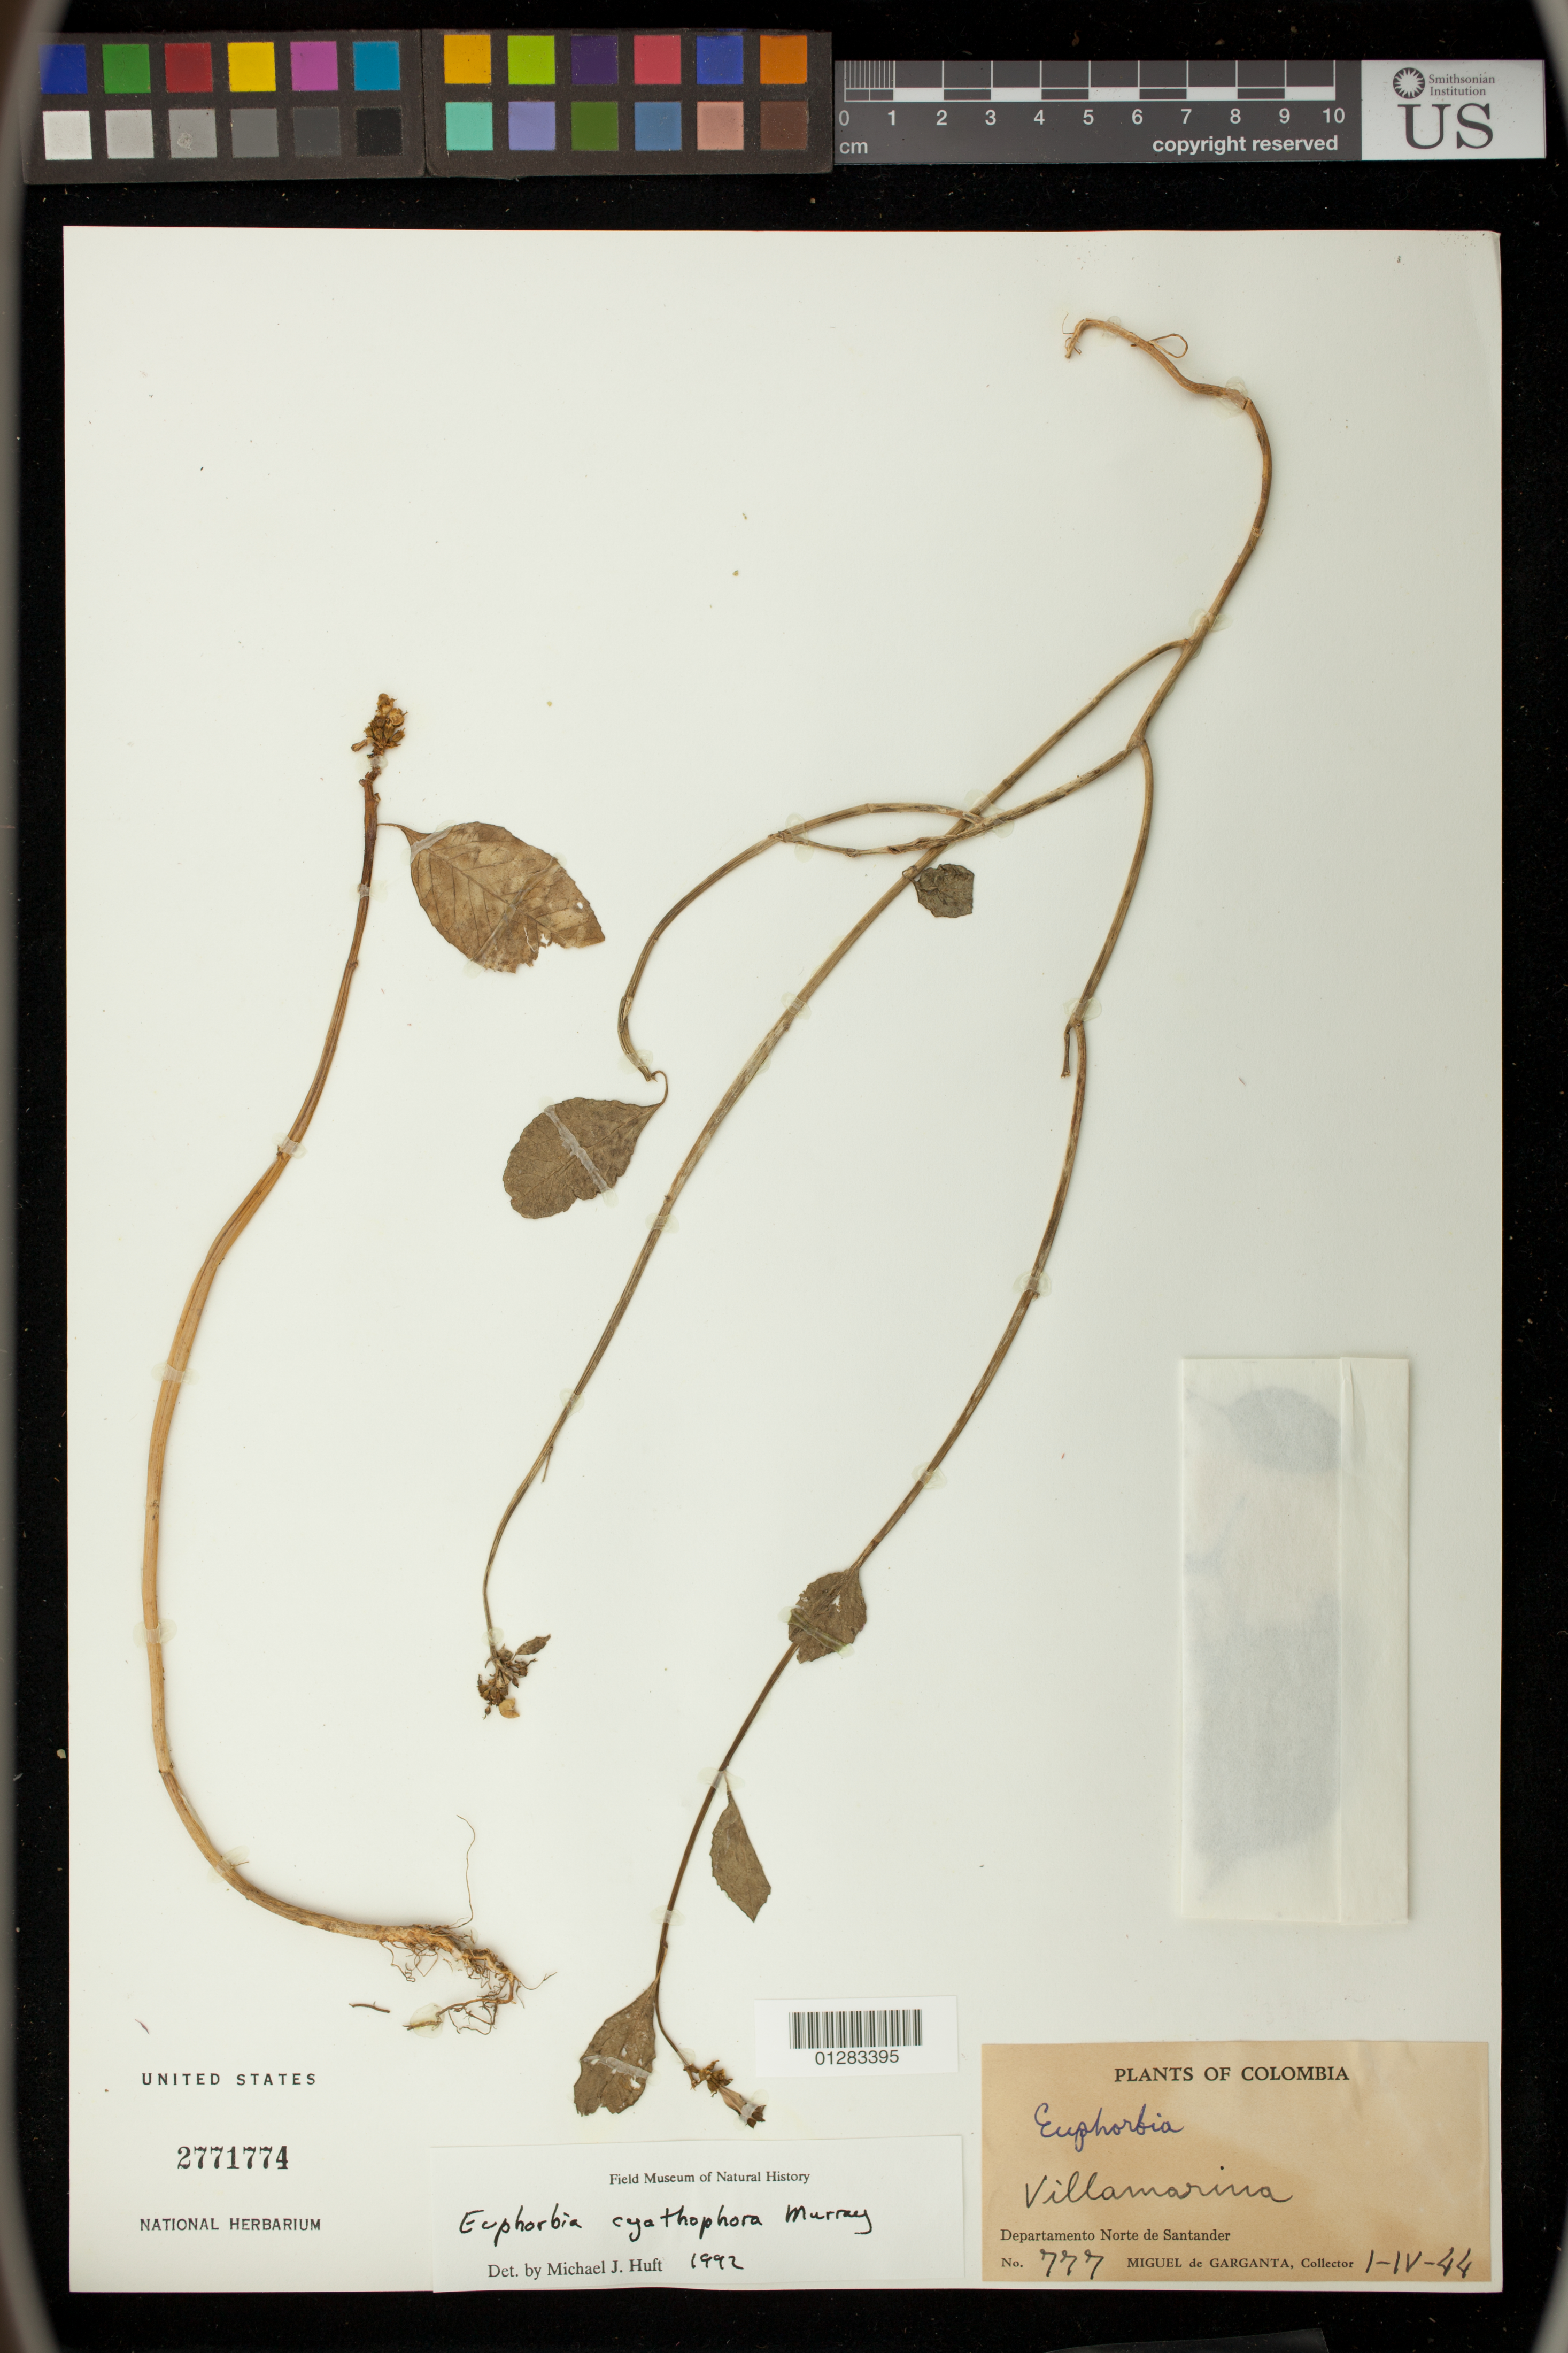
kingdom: Plantae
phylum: Tracheophyta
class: Magnoliopsida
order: Malpighiales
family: Euphorbiaceae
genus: Euphorbia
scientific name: Euphorbia heterophylla var. cyathophora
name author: (Murr.) Griseb.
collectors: M. Garganta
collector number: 777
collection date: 1848-04-01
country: Colombia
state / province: Norte de Santander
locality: Villamarina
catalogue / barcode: US 2771774